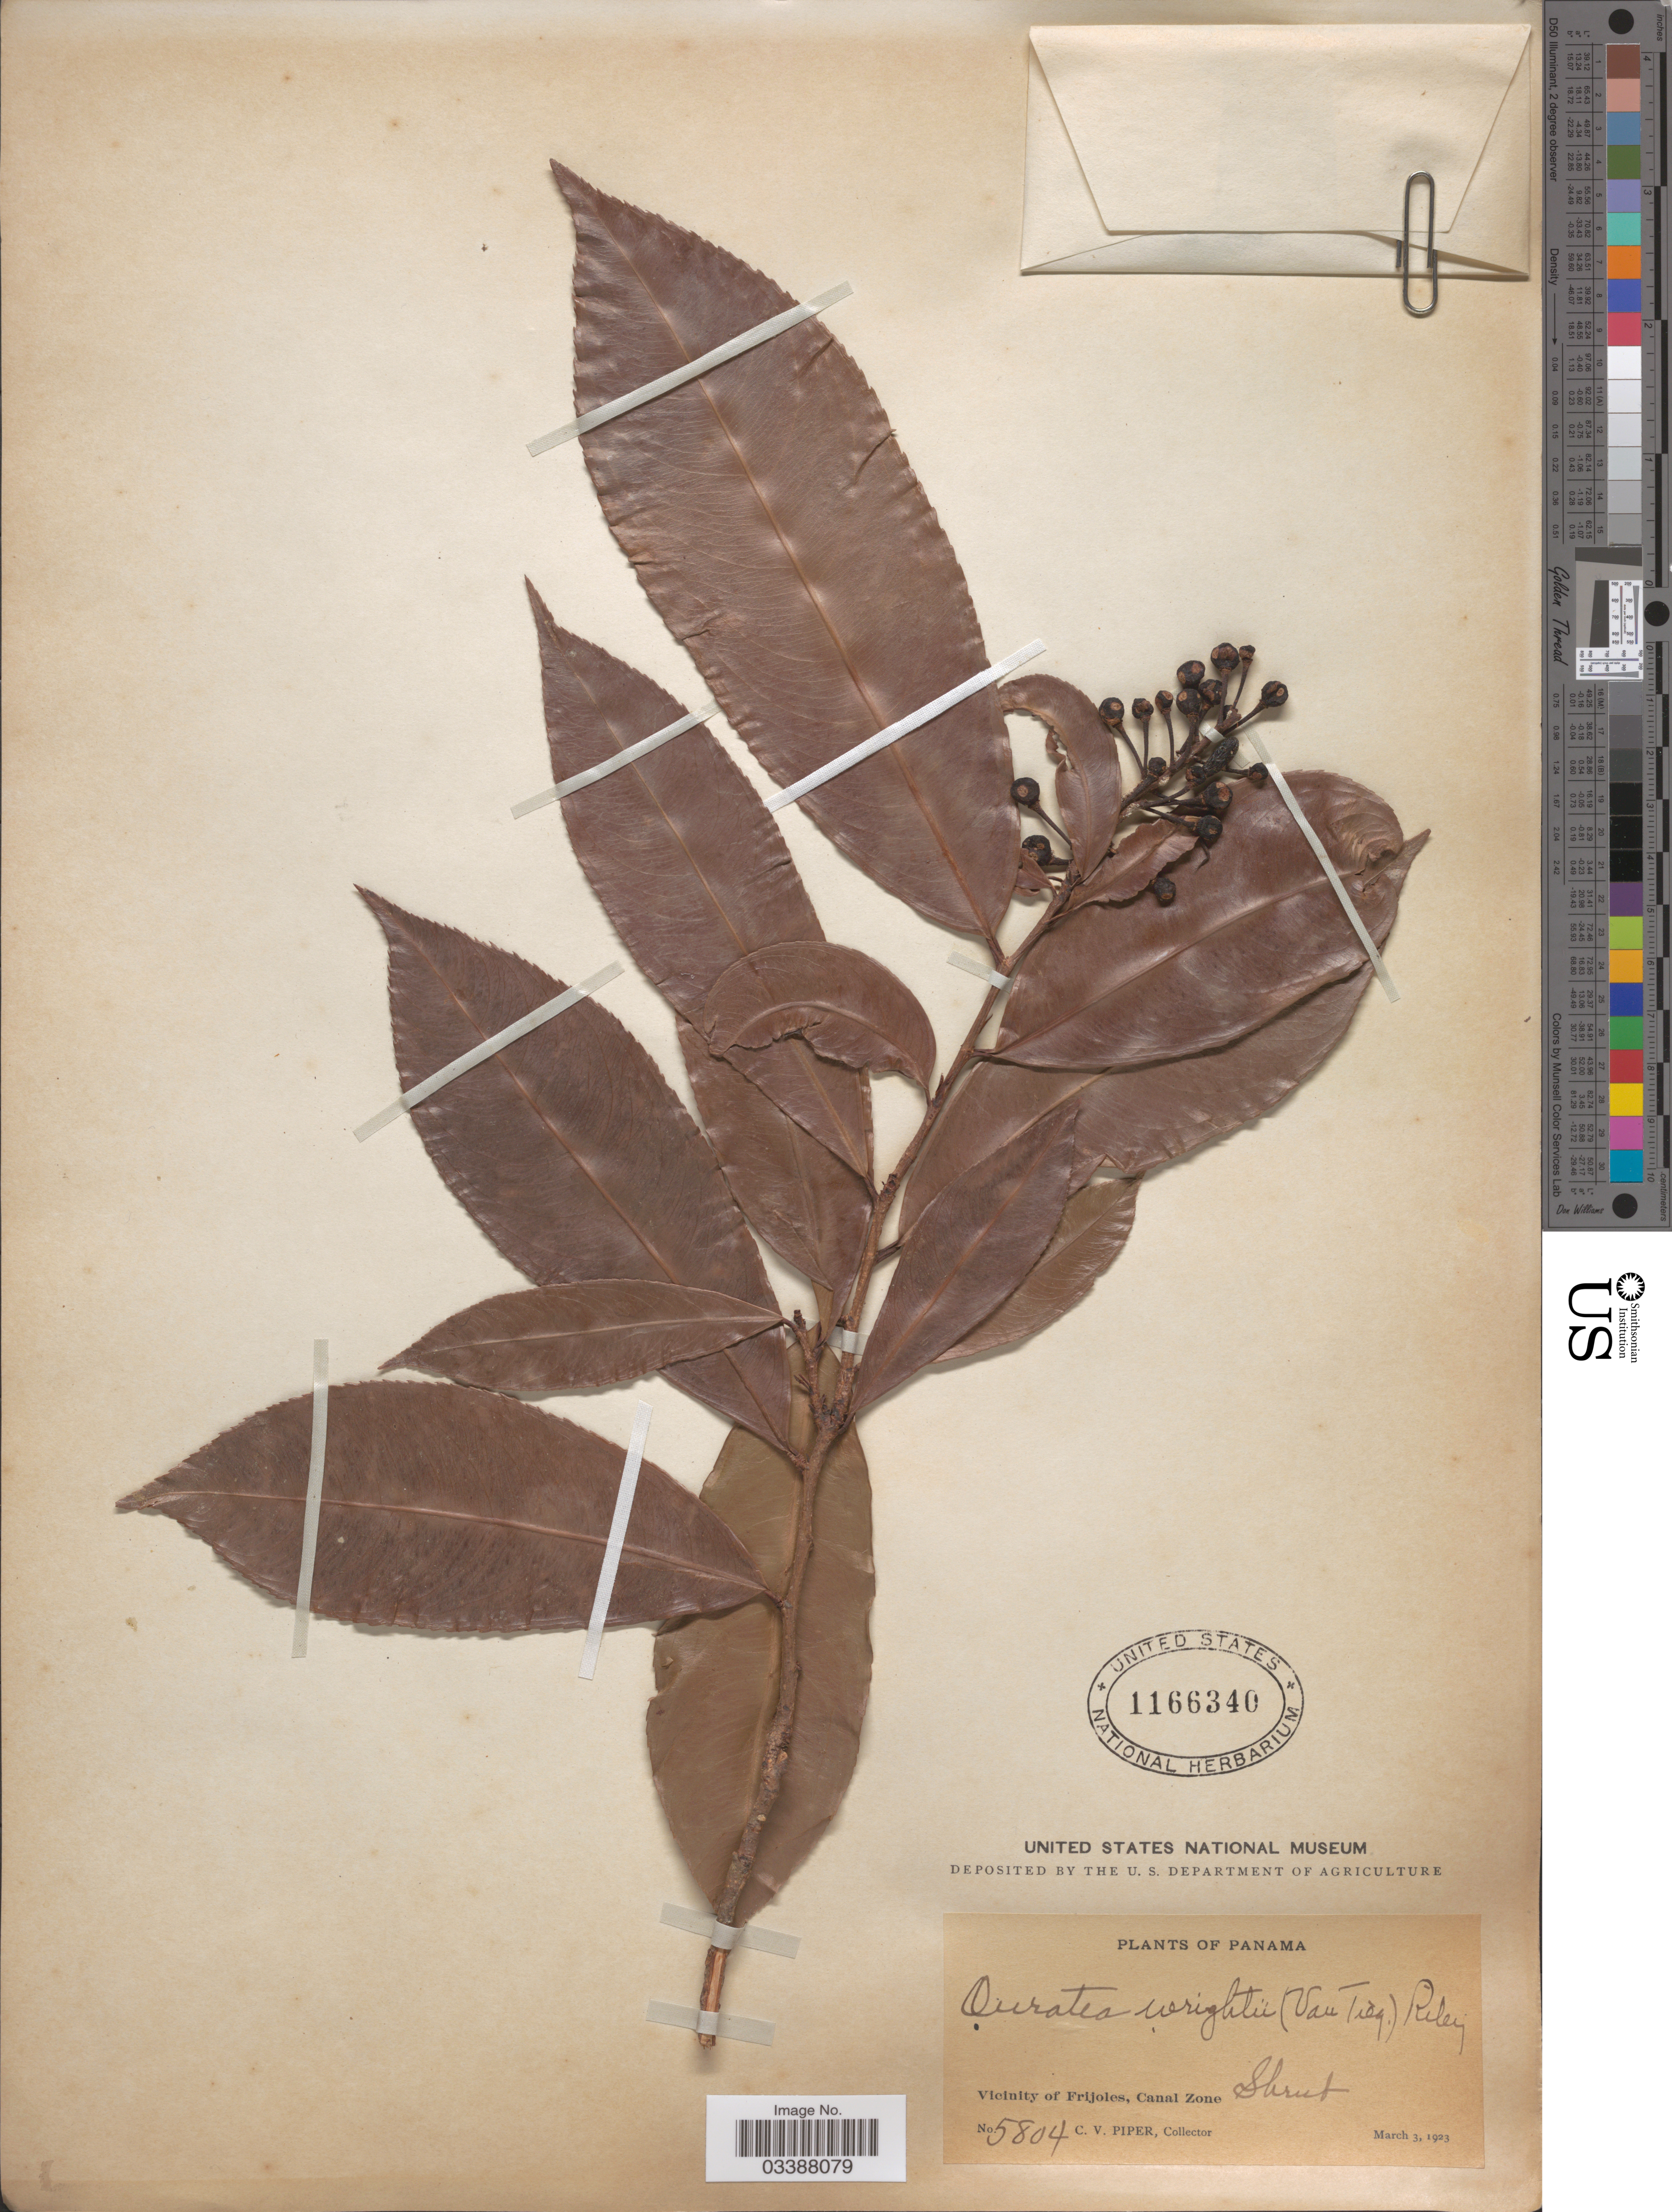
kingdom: Plantae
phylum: Tracheophyta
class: Magnoliopsida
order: Malpighiales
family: Ochnaceae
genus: Ouratea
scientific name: Ouratea lucens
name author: (Kunth) Engl.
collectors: C. V. Piper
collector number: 5804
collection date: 1923-03-03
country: Panama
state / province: Colón / Panamá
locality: Vicinity of Frijoles, Canal Zone.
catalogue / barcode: US 1166340